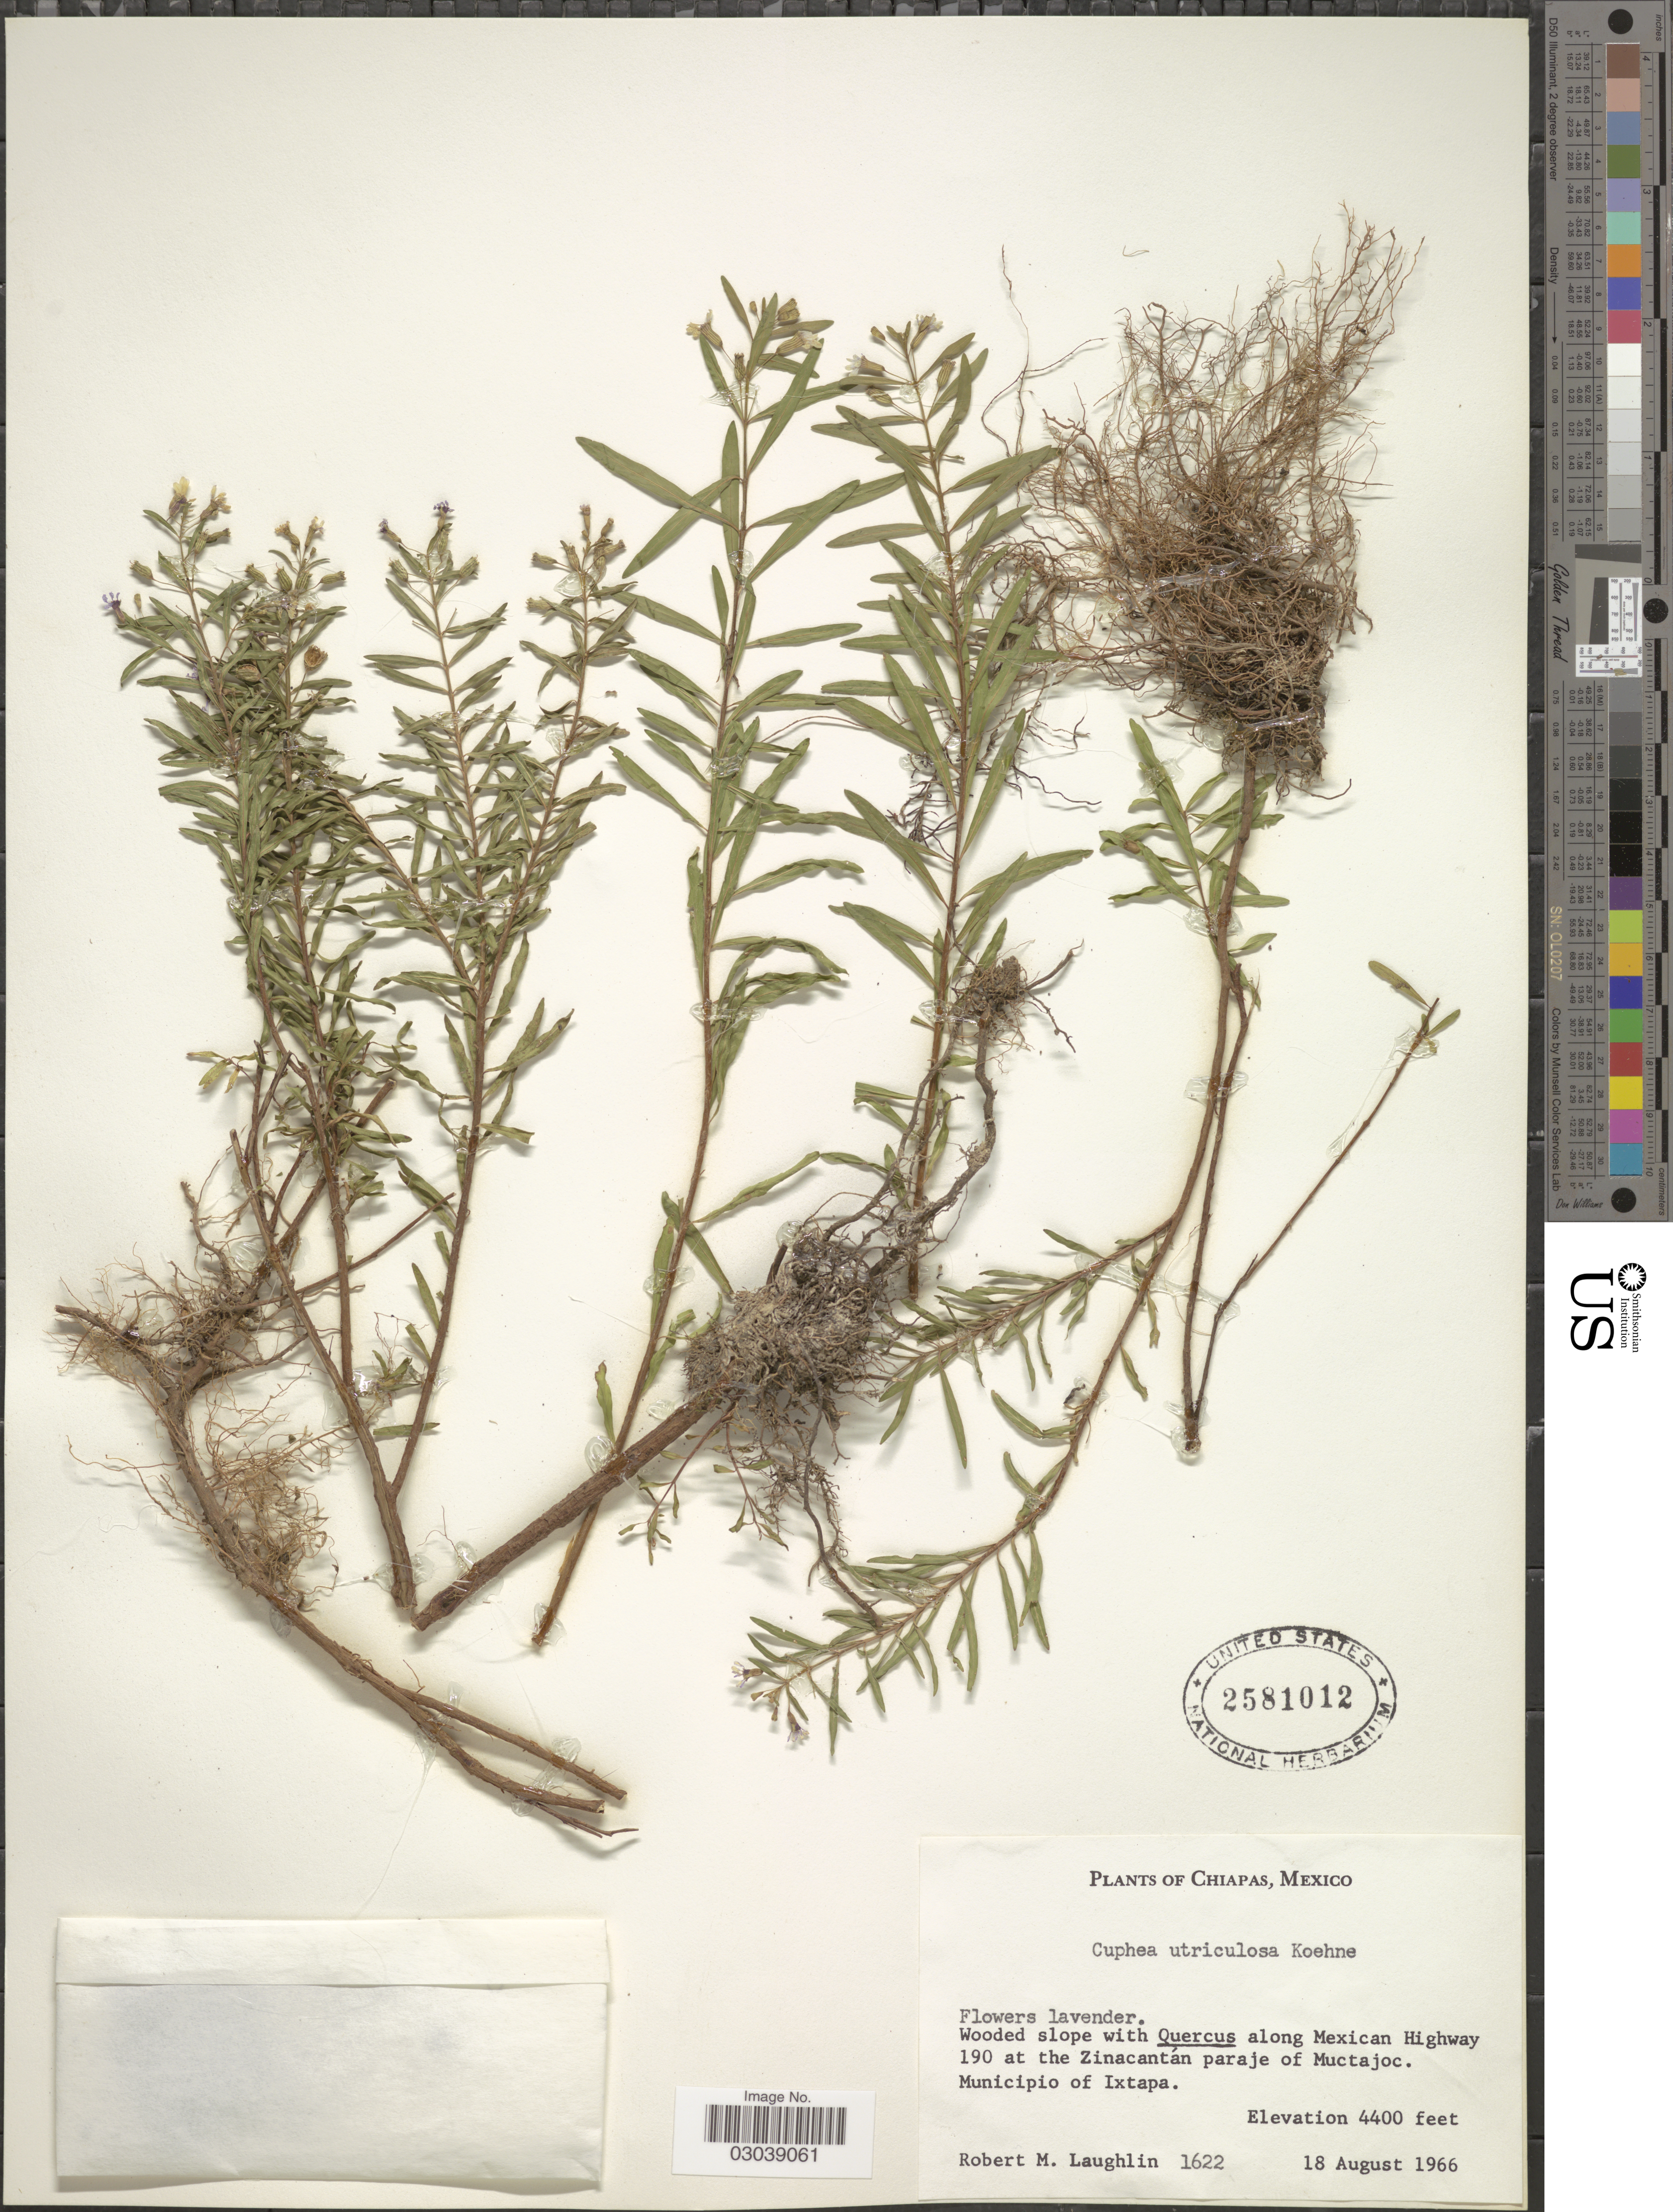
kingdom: Plantae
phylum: Tracheophyta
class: Magnoliopsida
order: Myrtales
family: Lythraceae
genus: Cuphea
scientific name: Cuphea utriculosa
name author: Koehne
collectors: R. M. Laughlin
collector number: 1622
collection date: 1966-08-18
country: Mexico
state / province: Chiapas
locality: Along Mexican Highway 190 at the Zinacantán paraje of Muctajoc, Municipio of Ixtapa.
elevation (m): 1341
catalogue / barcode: US 2581012